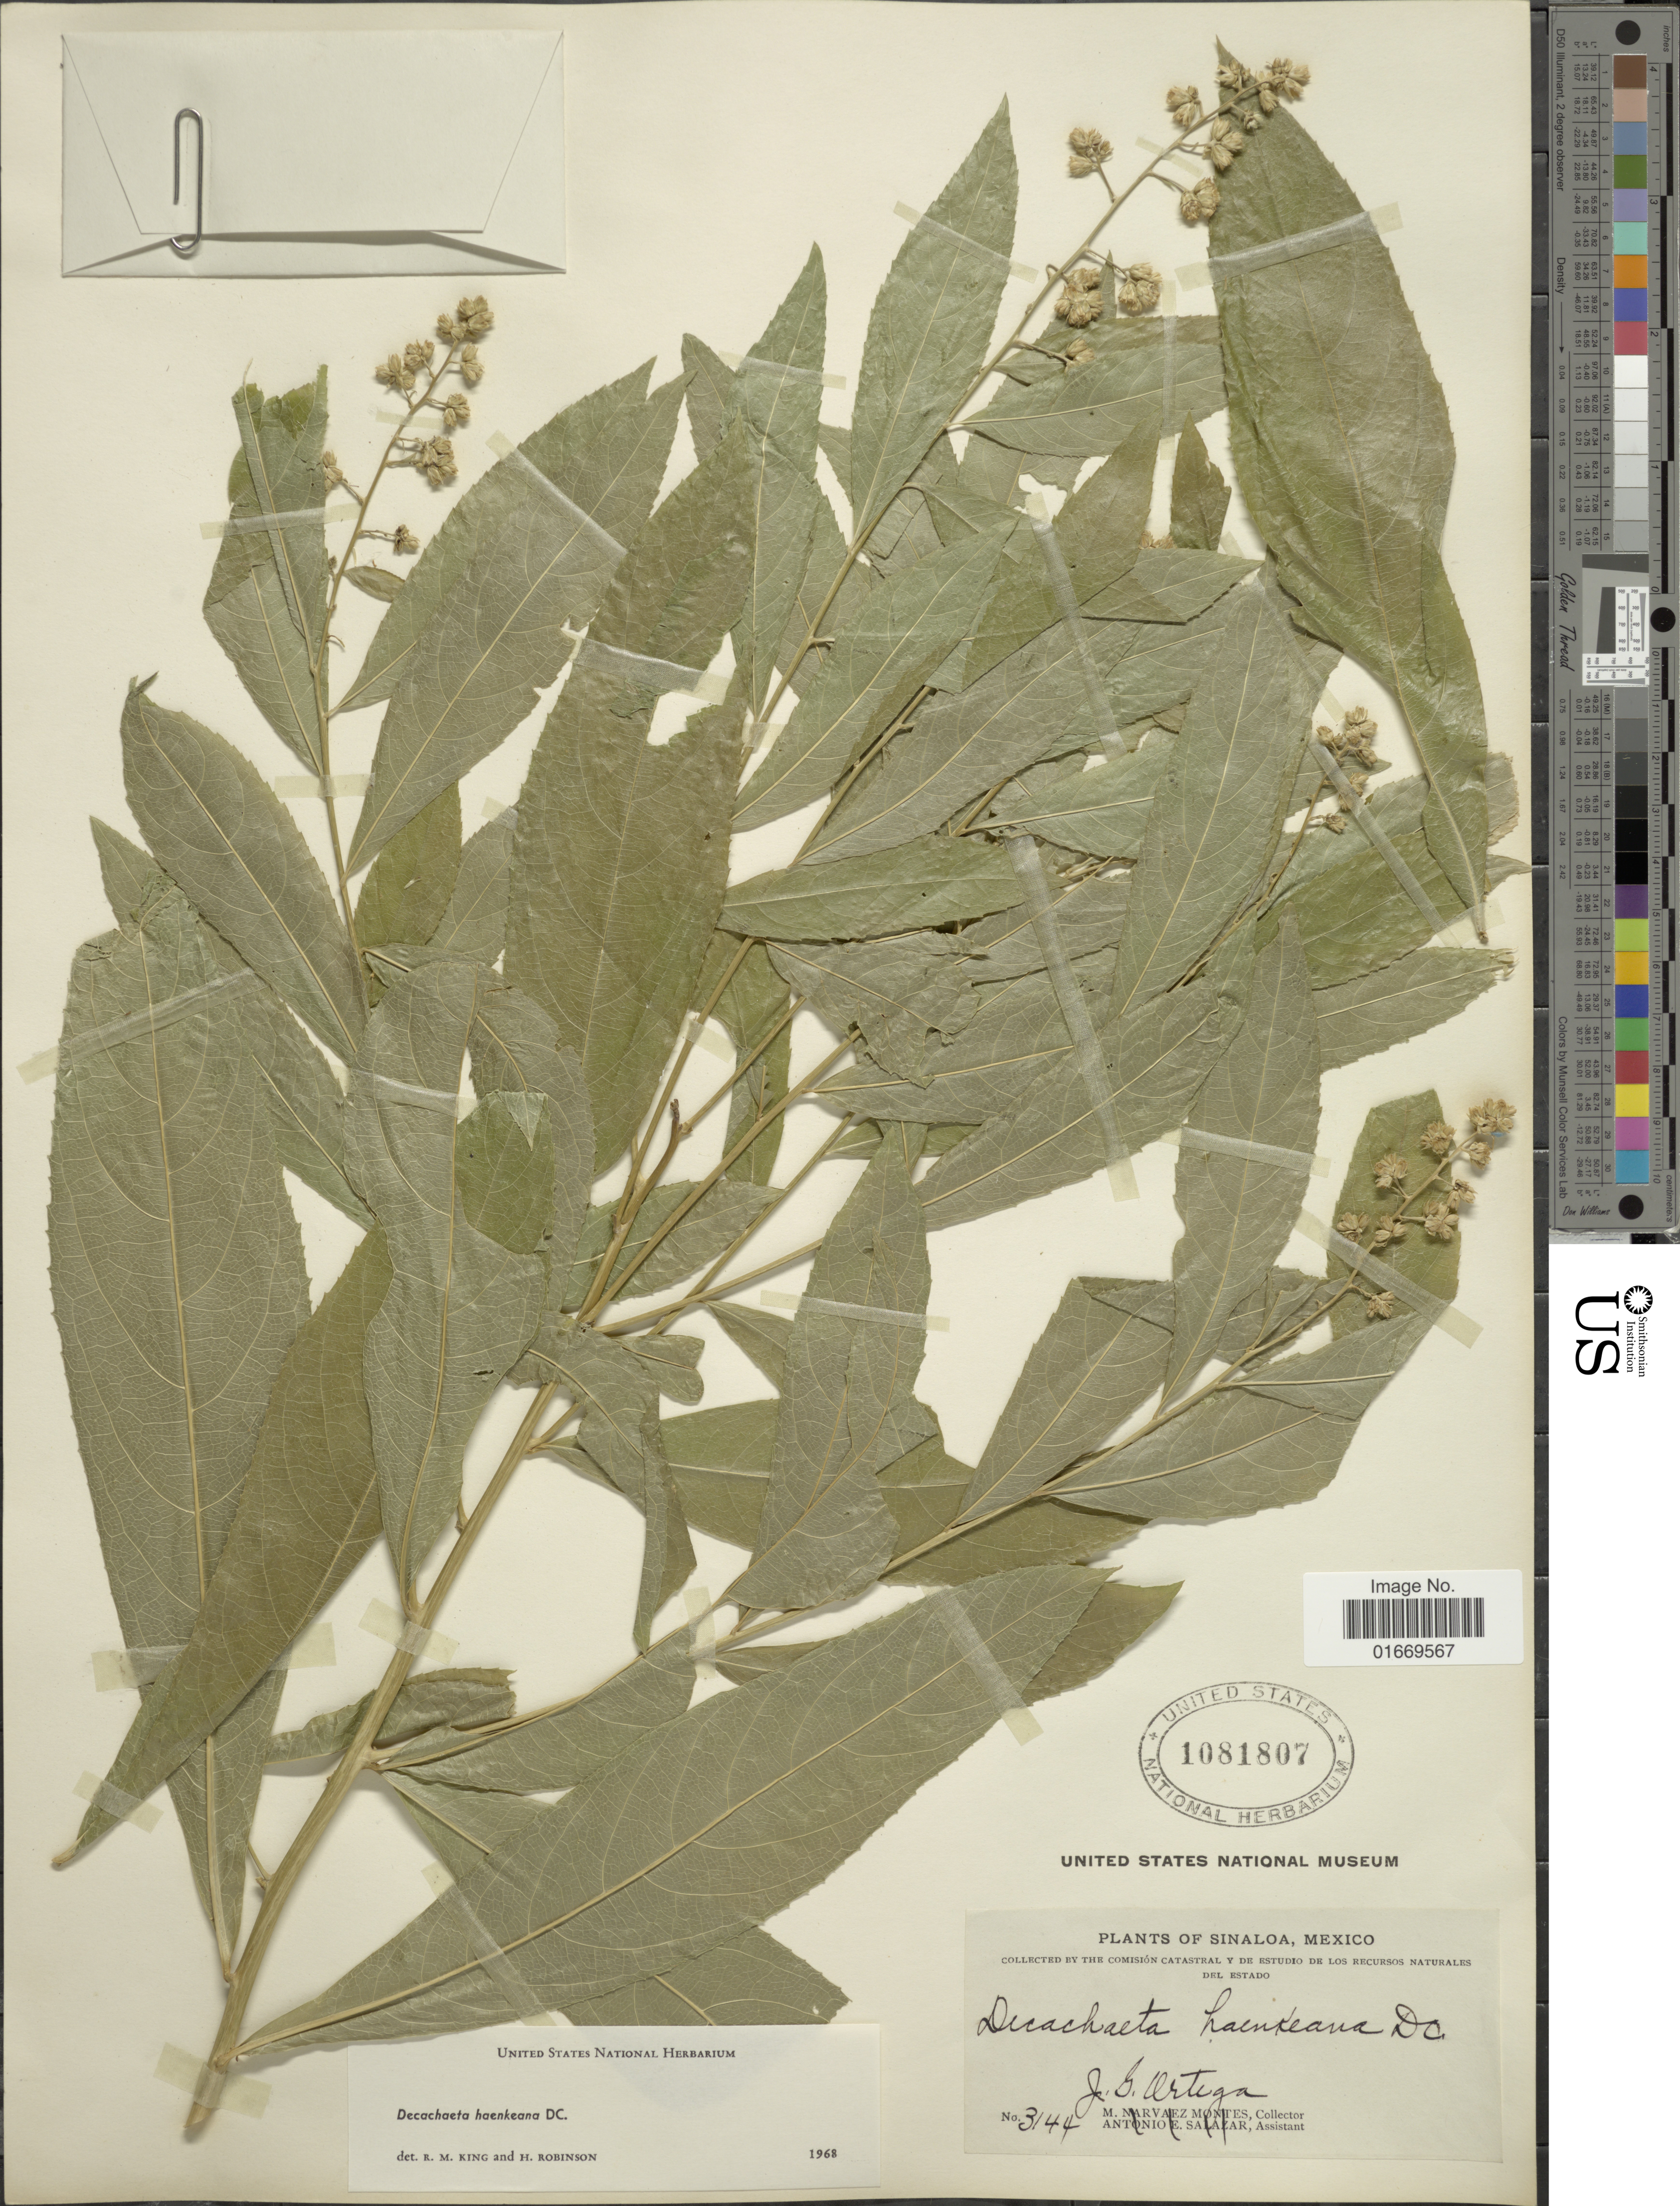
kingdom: Plantae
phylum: Tracheophyta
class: Magnoliopsida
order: Asterales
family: Asteraceae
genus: Decachaeta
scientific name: Decachaeta haenkeana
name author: DC.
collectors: J. Ortega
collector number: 3144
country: Mexico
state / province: Sinaloa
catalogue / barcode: US 1081807